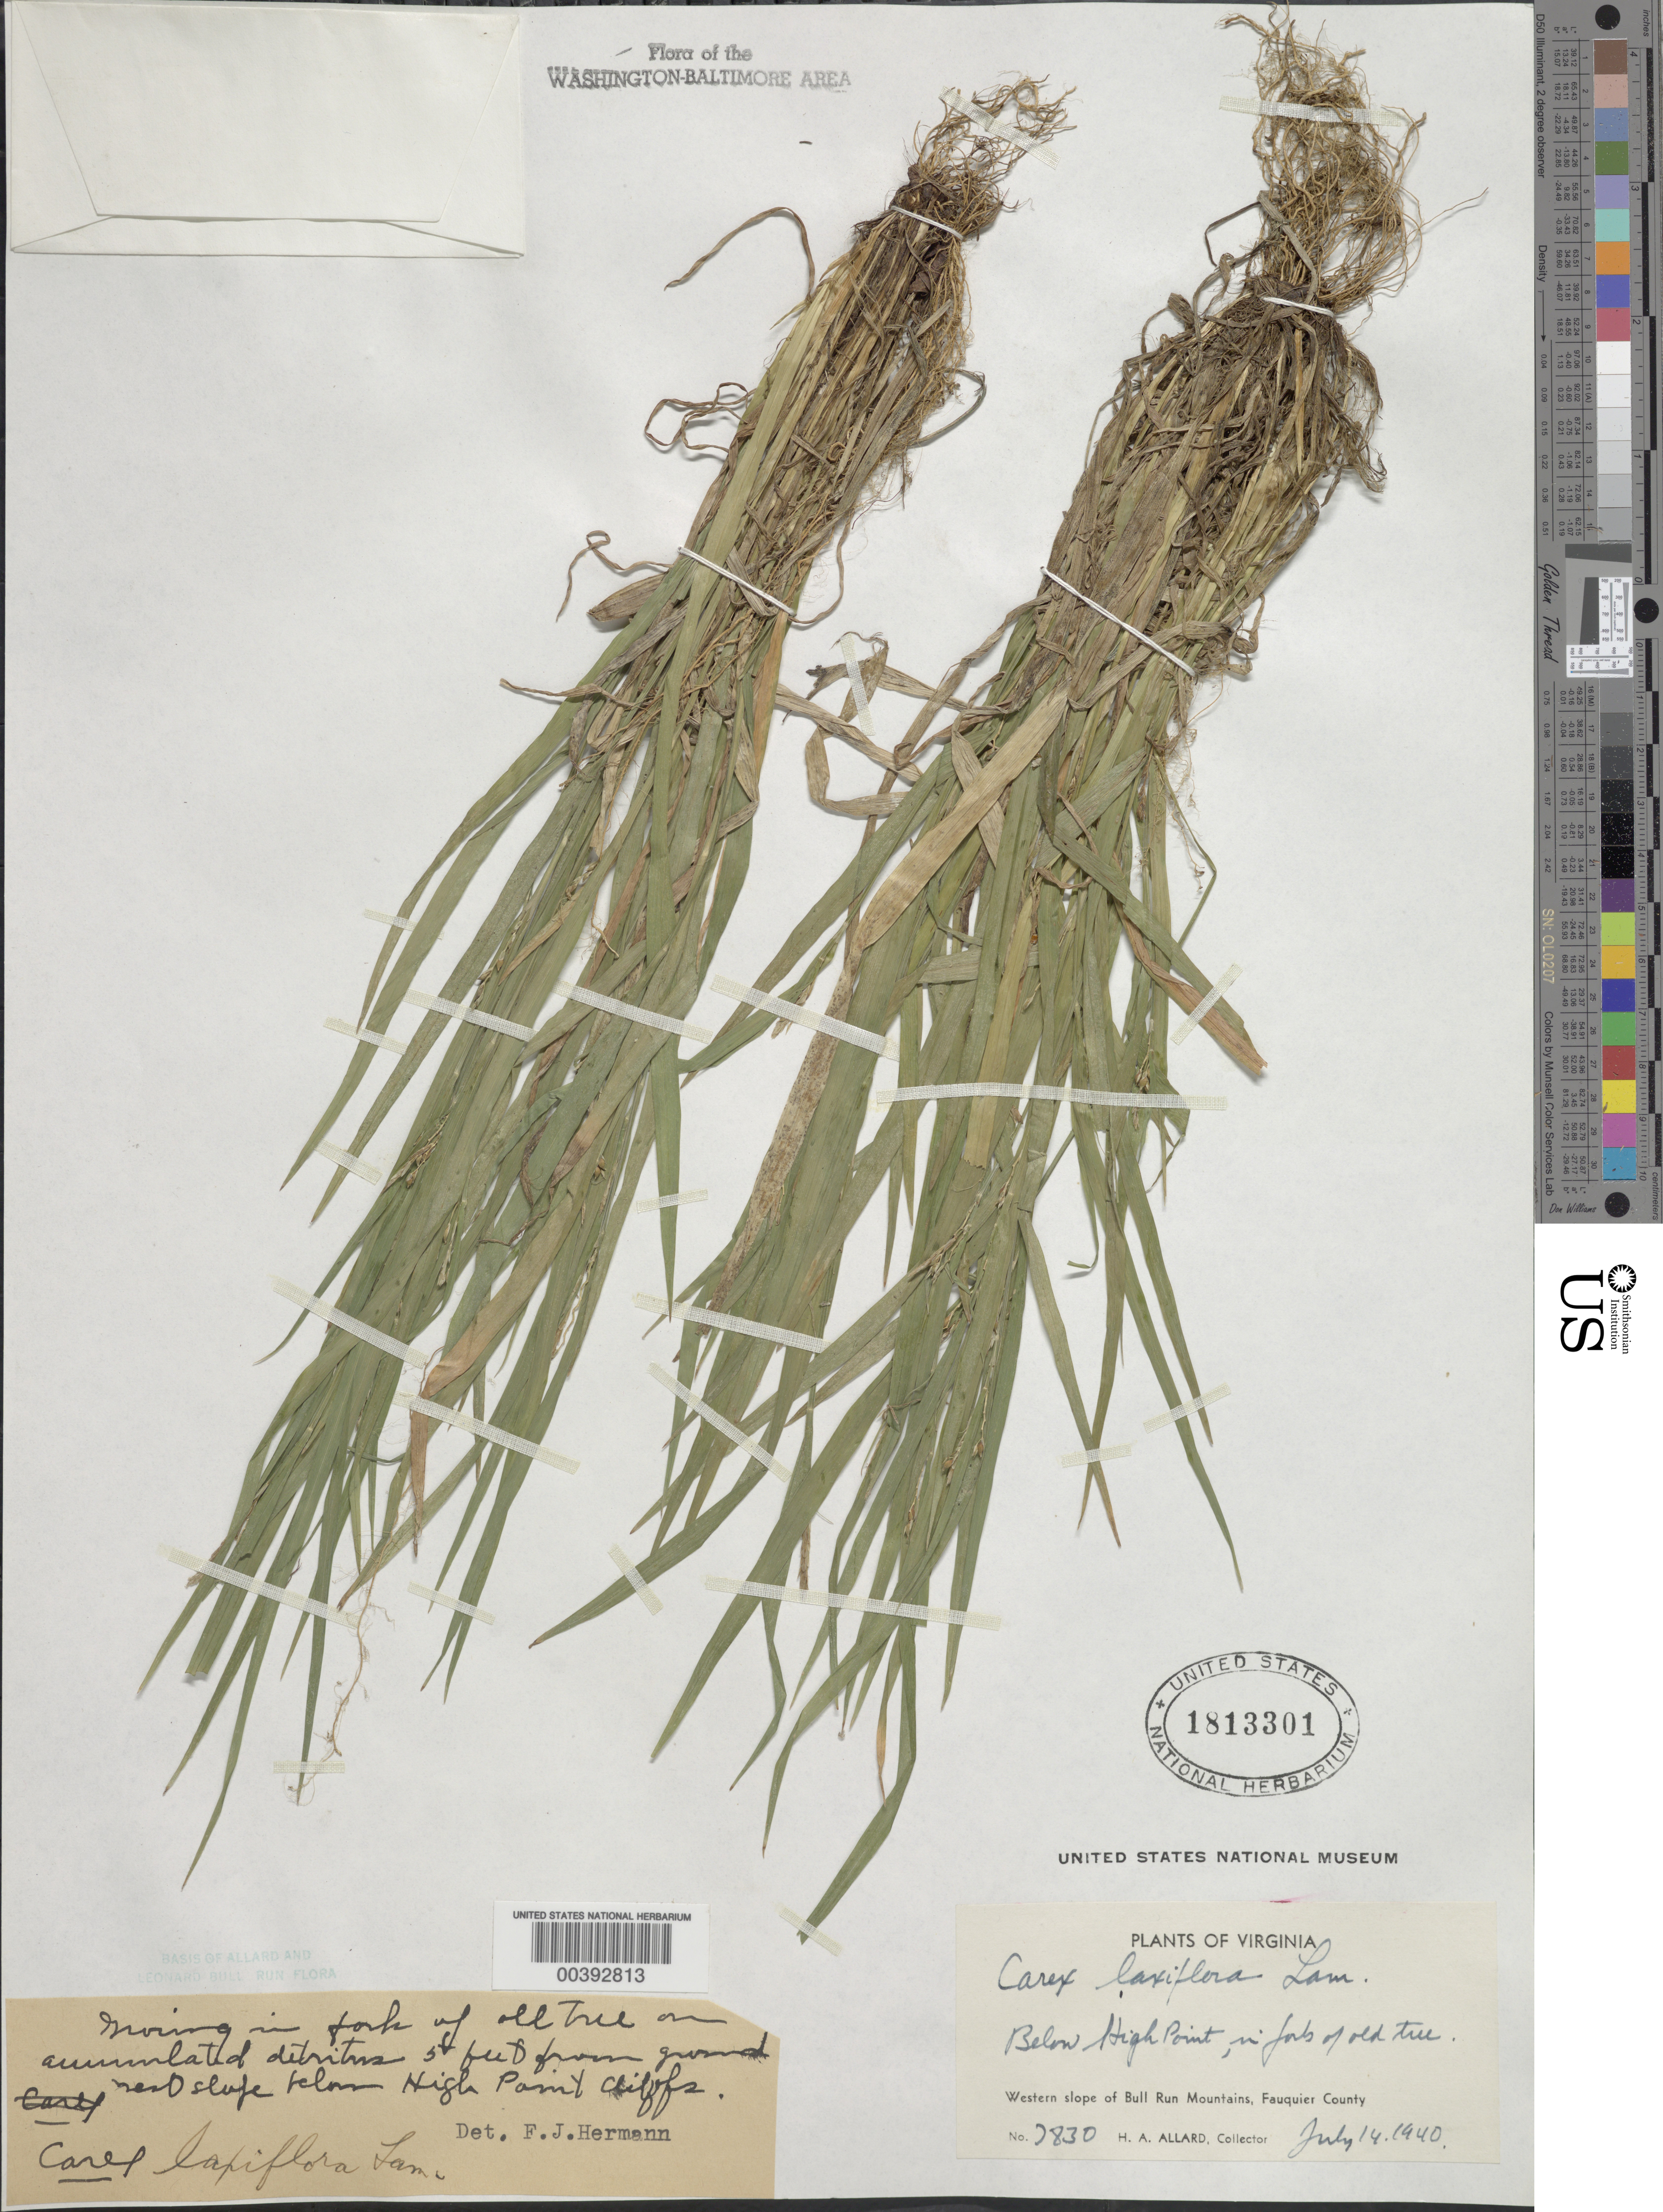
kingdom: Plantae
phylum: Tracheophyta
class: Liliopsida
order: Poales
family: Cyperaceae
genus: Carex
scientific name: Carex laxiflora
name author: Lam.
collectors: H. A. Allard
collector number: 7830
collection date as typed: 14 Jul 1940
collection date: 1940-07-14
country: United States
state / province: Virginia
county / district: Fauquier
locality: Below High Point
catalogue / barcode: US 1813301